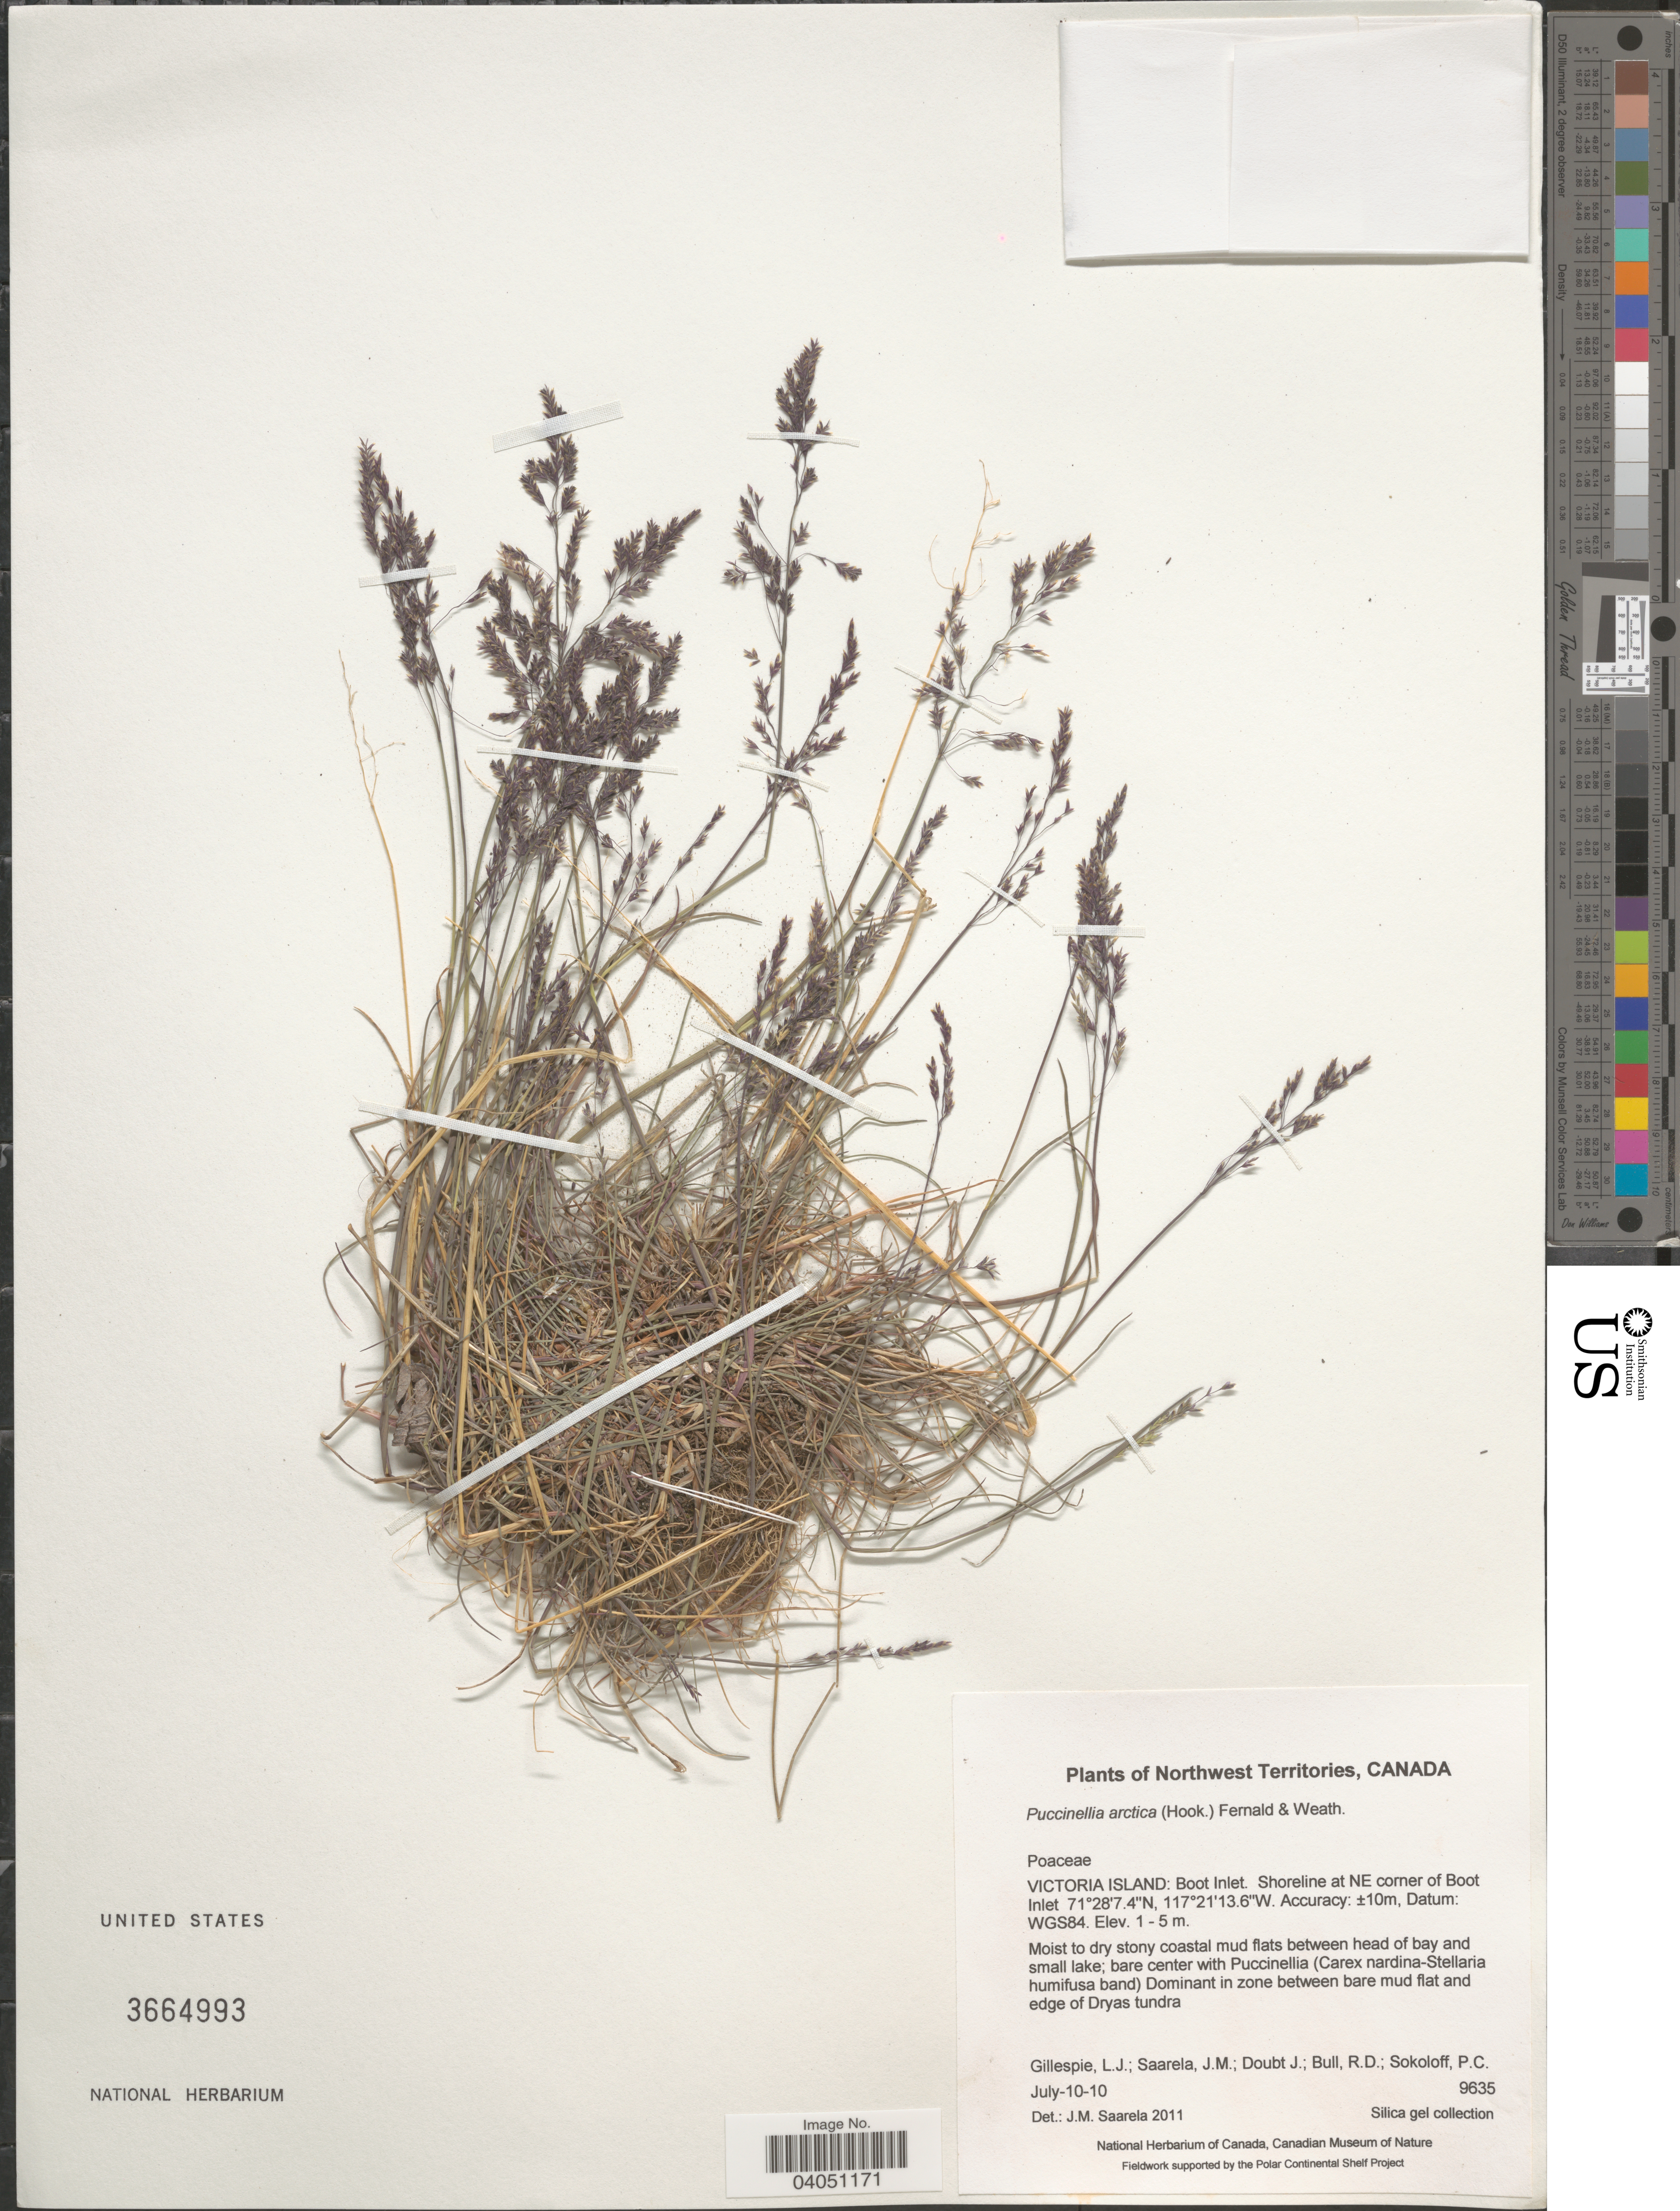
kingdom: Plantae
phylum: Tracheophyta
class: Liliopsida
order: Poales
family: Poaceae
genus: Puccinellia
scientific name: Puccinellia arctica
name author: (Hook.) & Weath.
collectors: L. Gillespie, J. Saarela, J. Doubt, R. Bull & P. Sokoloff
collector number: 9635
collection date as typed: Transcribed d/m/y: 10/7/10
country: Canada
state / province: Northwest Territories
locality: Victoria Island: Boot Inlet. Shoreline at NE corner of Boot Inlet. Datum: WGS84. Between head of bay and small lake.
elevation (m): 1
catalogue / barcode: US 3664993